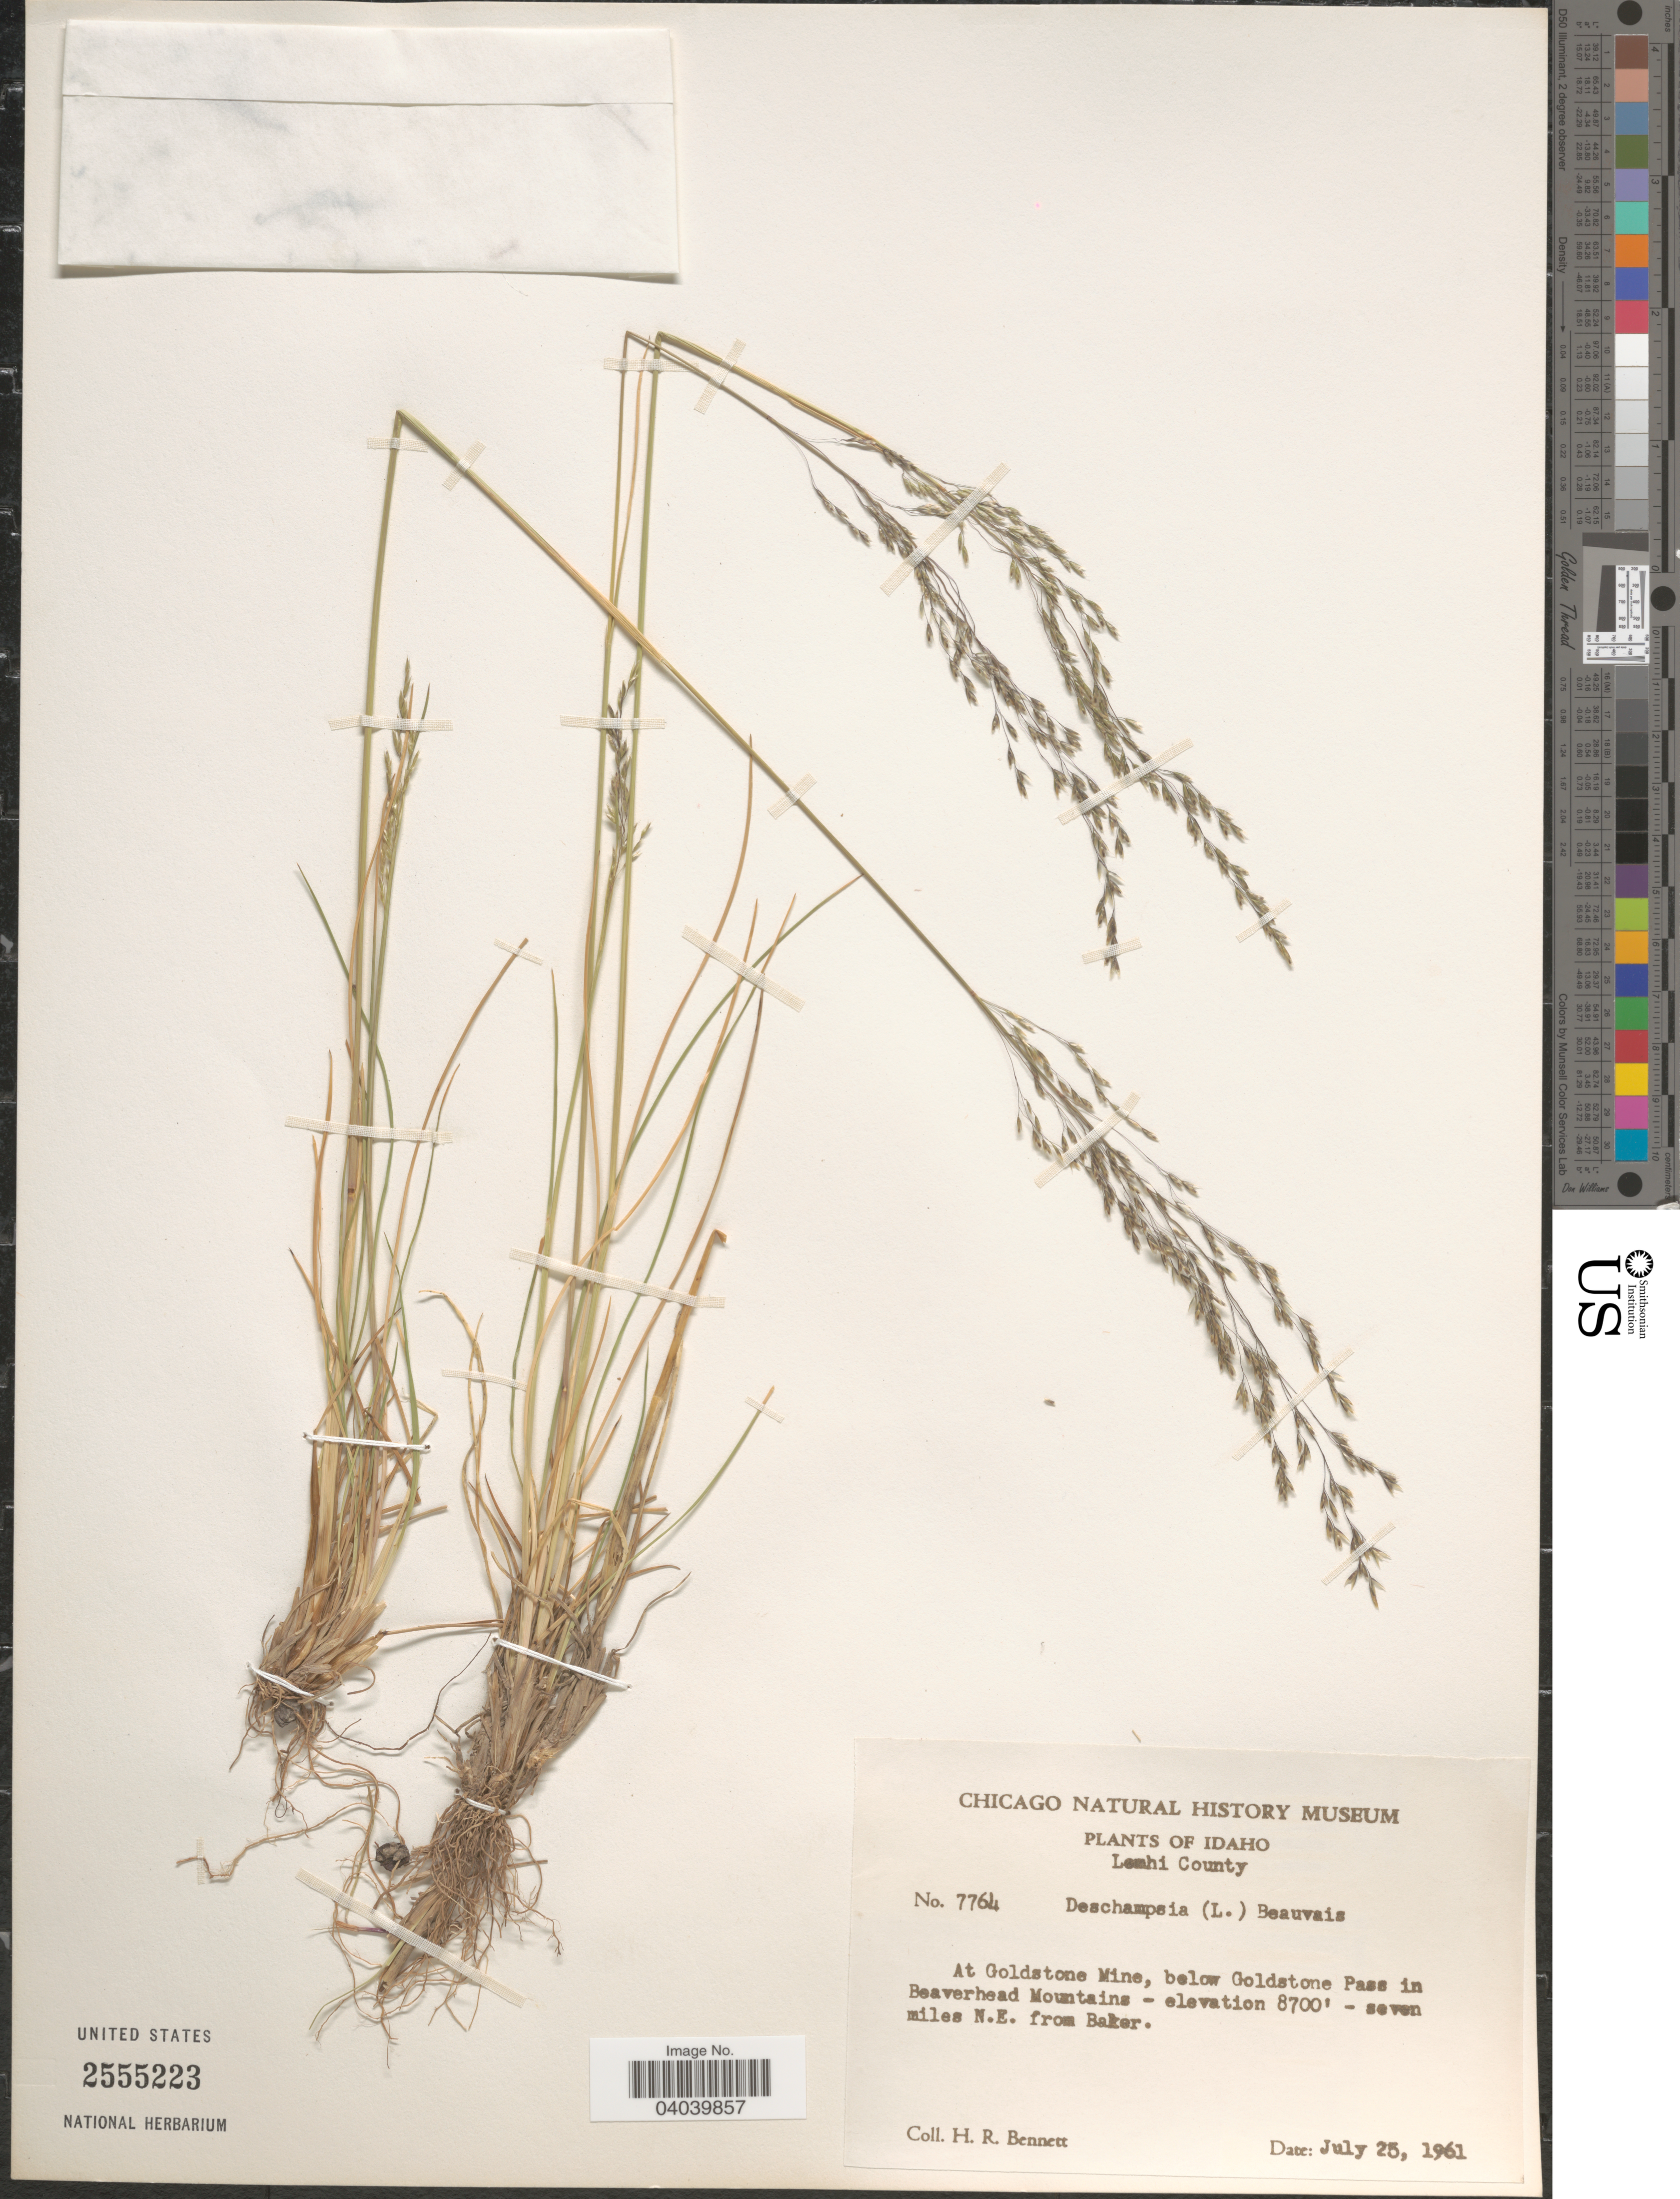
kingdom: Plantae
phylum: Tracheophyta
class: Liliopsida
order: Poales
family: Poaceae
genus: Deschampsia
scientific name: Deschampsia sp.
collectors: H. R. Bennett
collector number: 7764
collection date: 1961-07-25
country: United States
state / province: Idaho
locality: Lemhi County. At Goldstone Mine, below Goldstone Pass in Beaverhead Mountains, seven miles N.E. from Baker.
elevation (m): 2652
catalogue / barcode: US 2555223